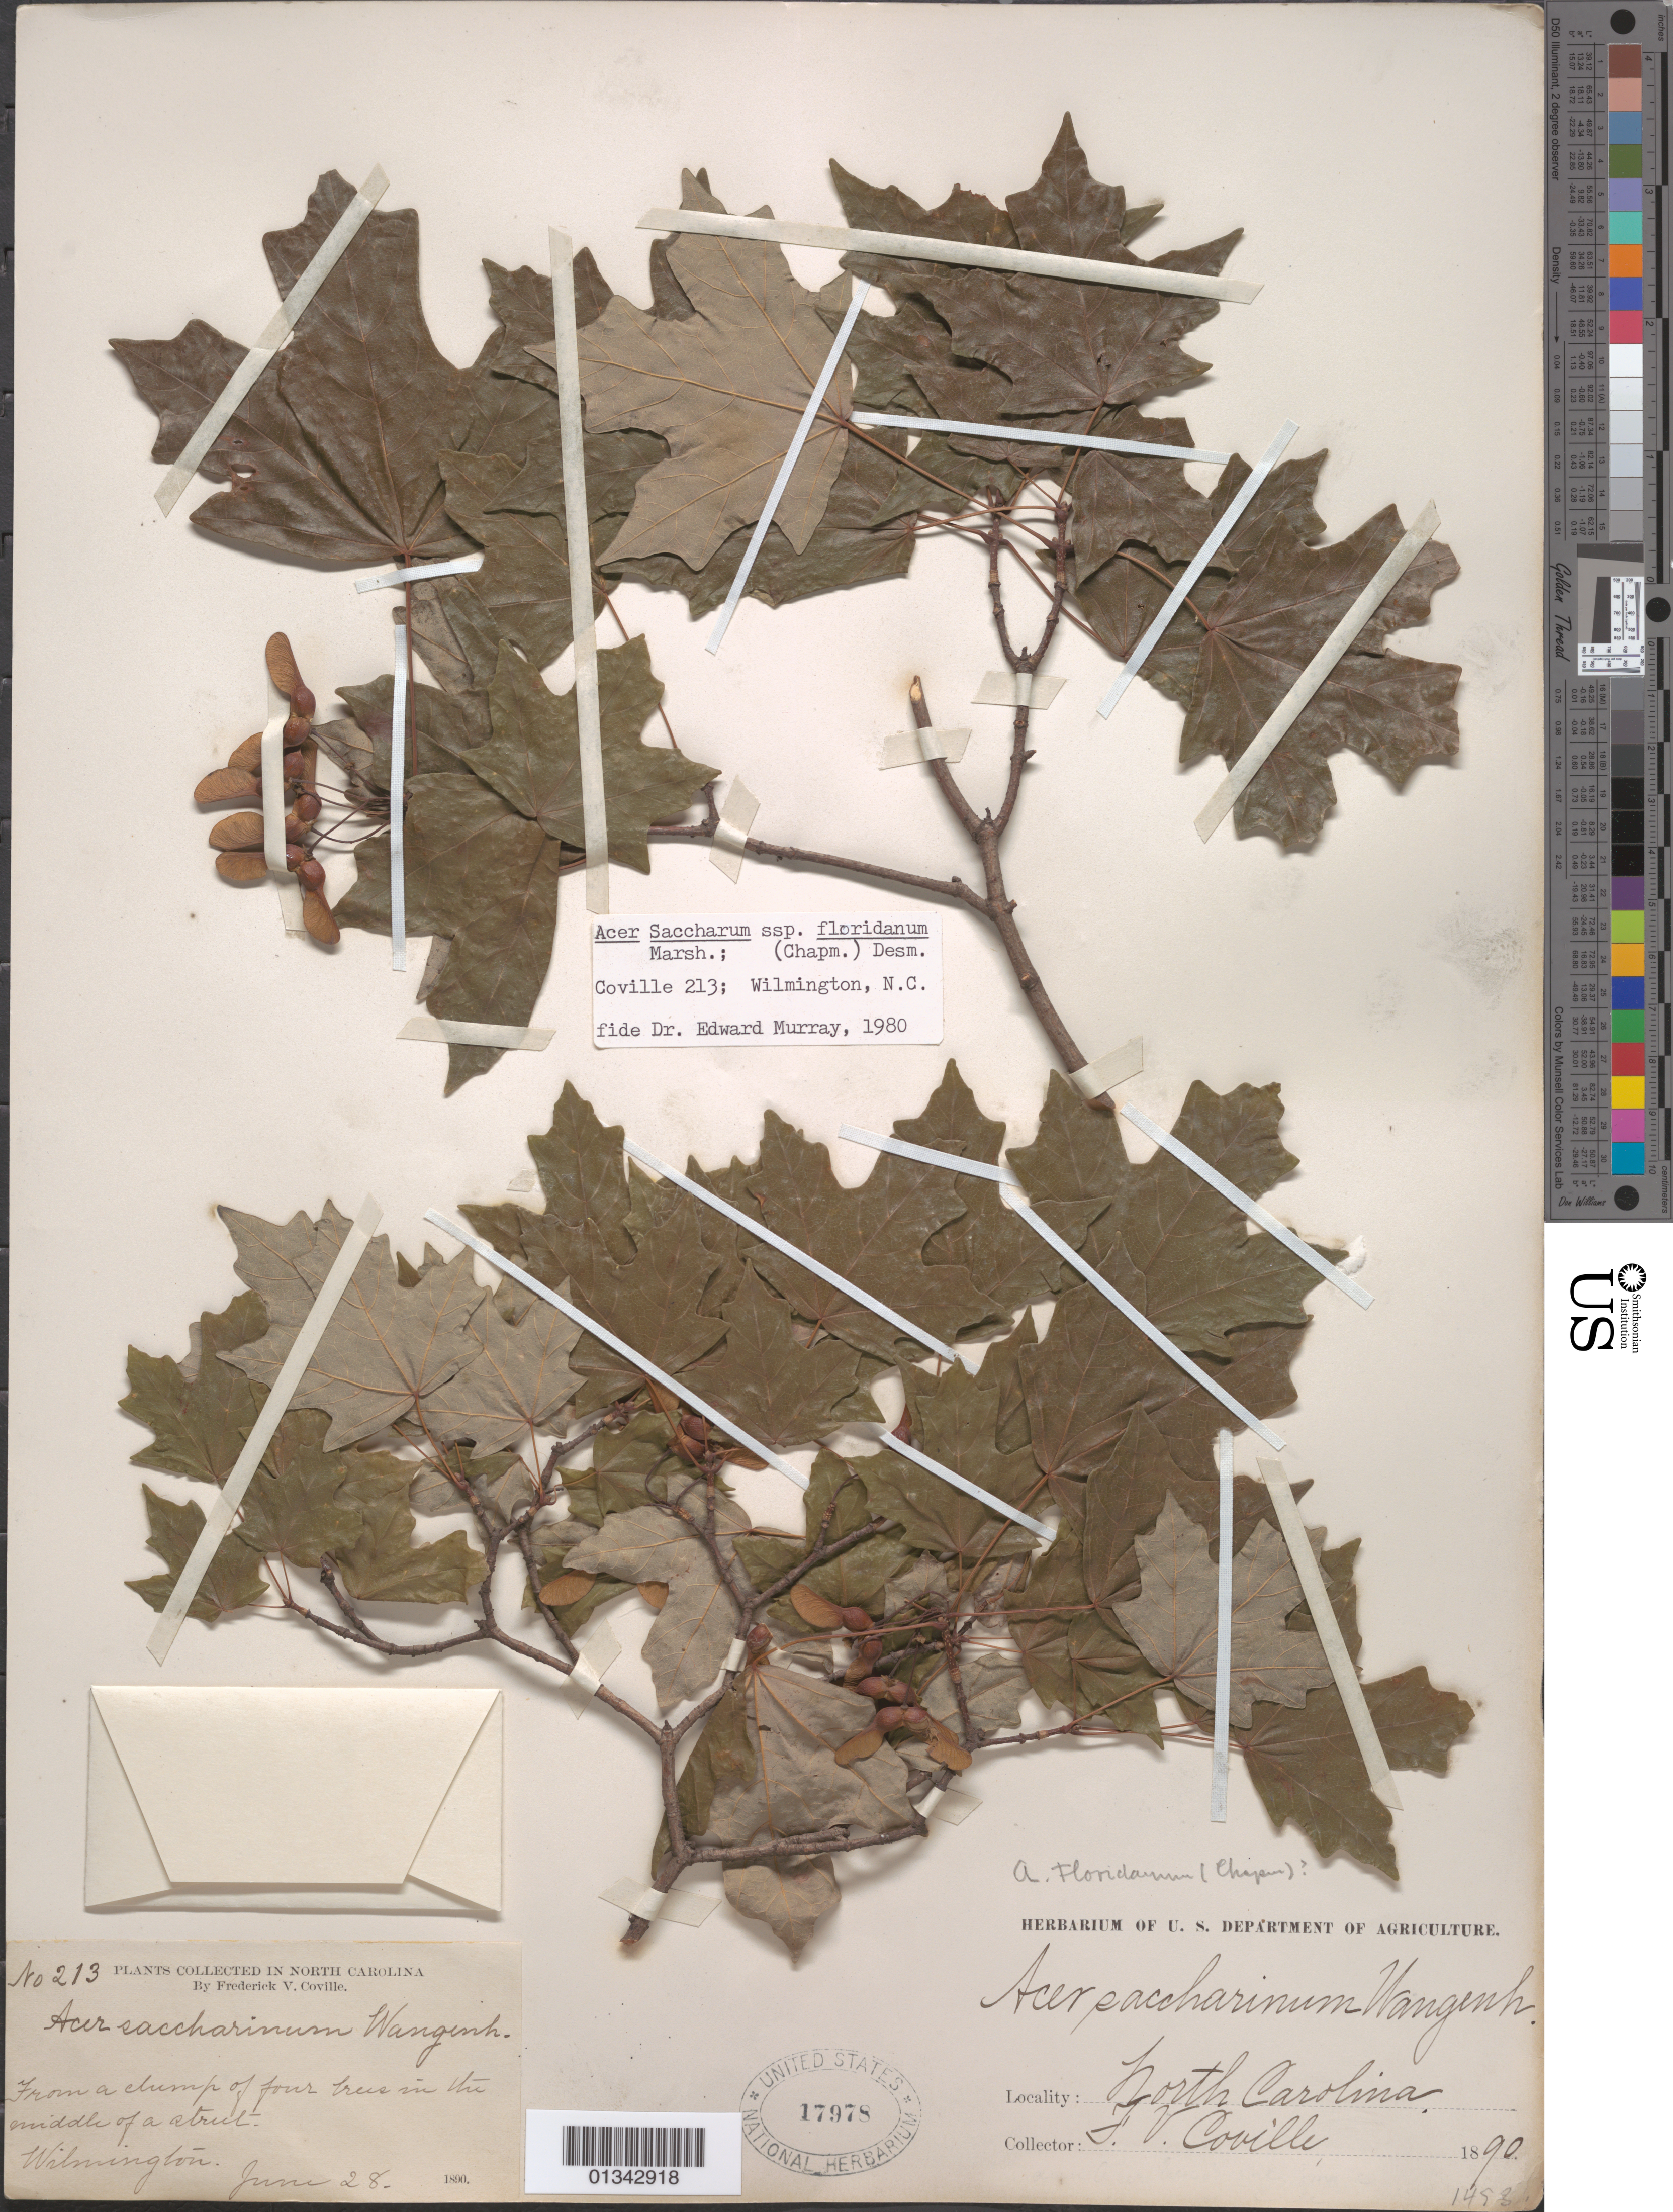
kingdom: Plantae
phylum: Tracheophyta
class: Magnoliopsida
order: Sapindales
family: Sapindaceae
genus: Acer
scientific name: Acer saccharum subsp. floridanum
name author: (Chapm.) Desmarais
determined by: Murray, Edward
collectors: F. V. Coville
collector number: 213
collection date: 1890-06-28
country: United States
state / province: North Carolina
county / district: New Hanover County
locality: Wilmington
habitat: In the middle of a street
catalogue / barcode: US 17978